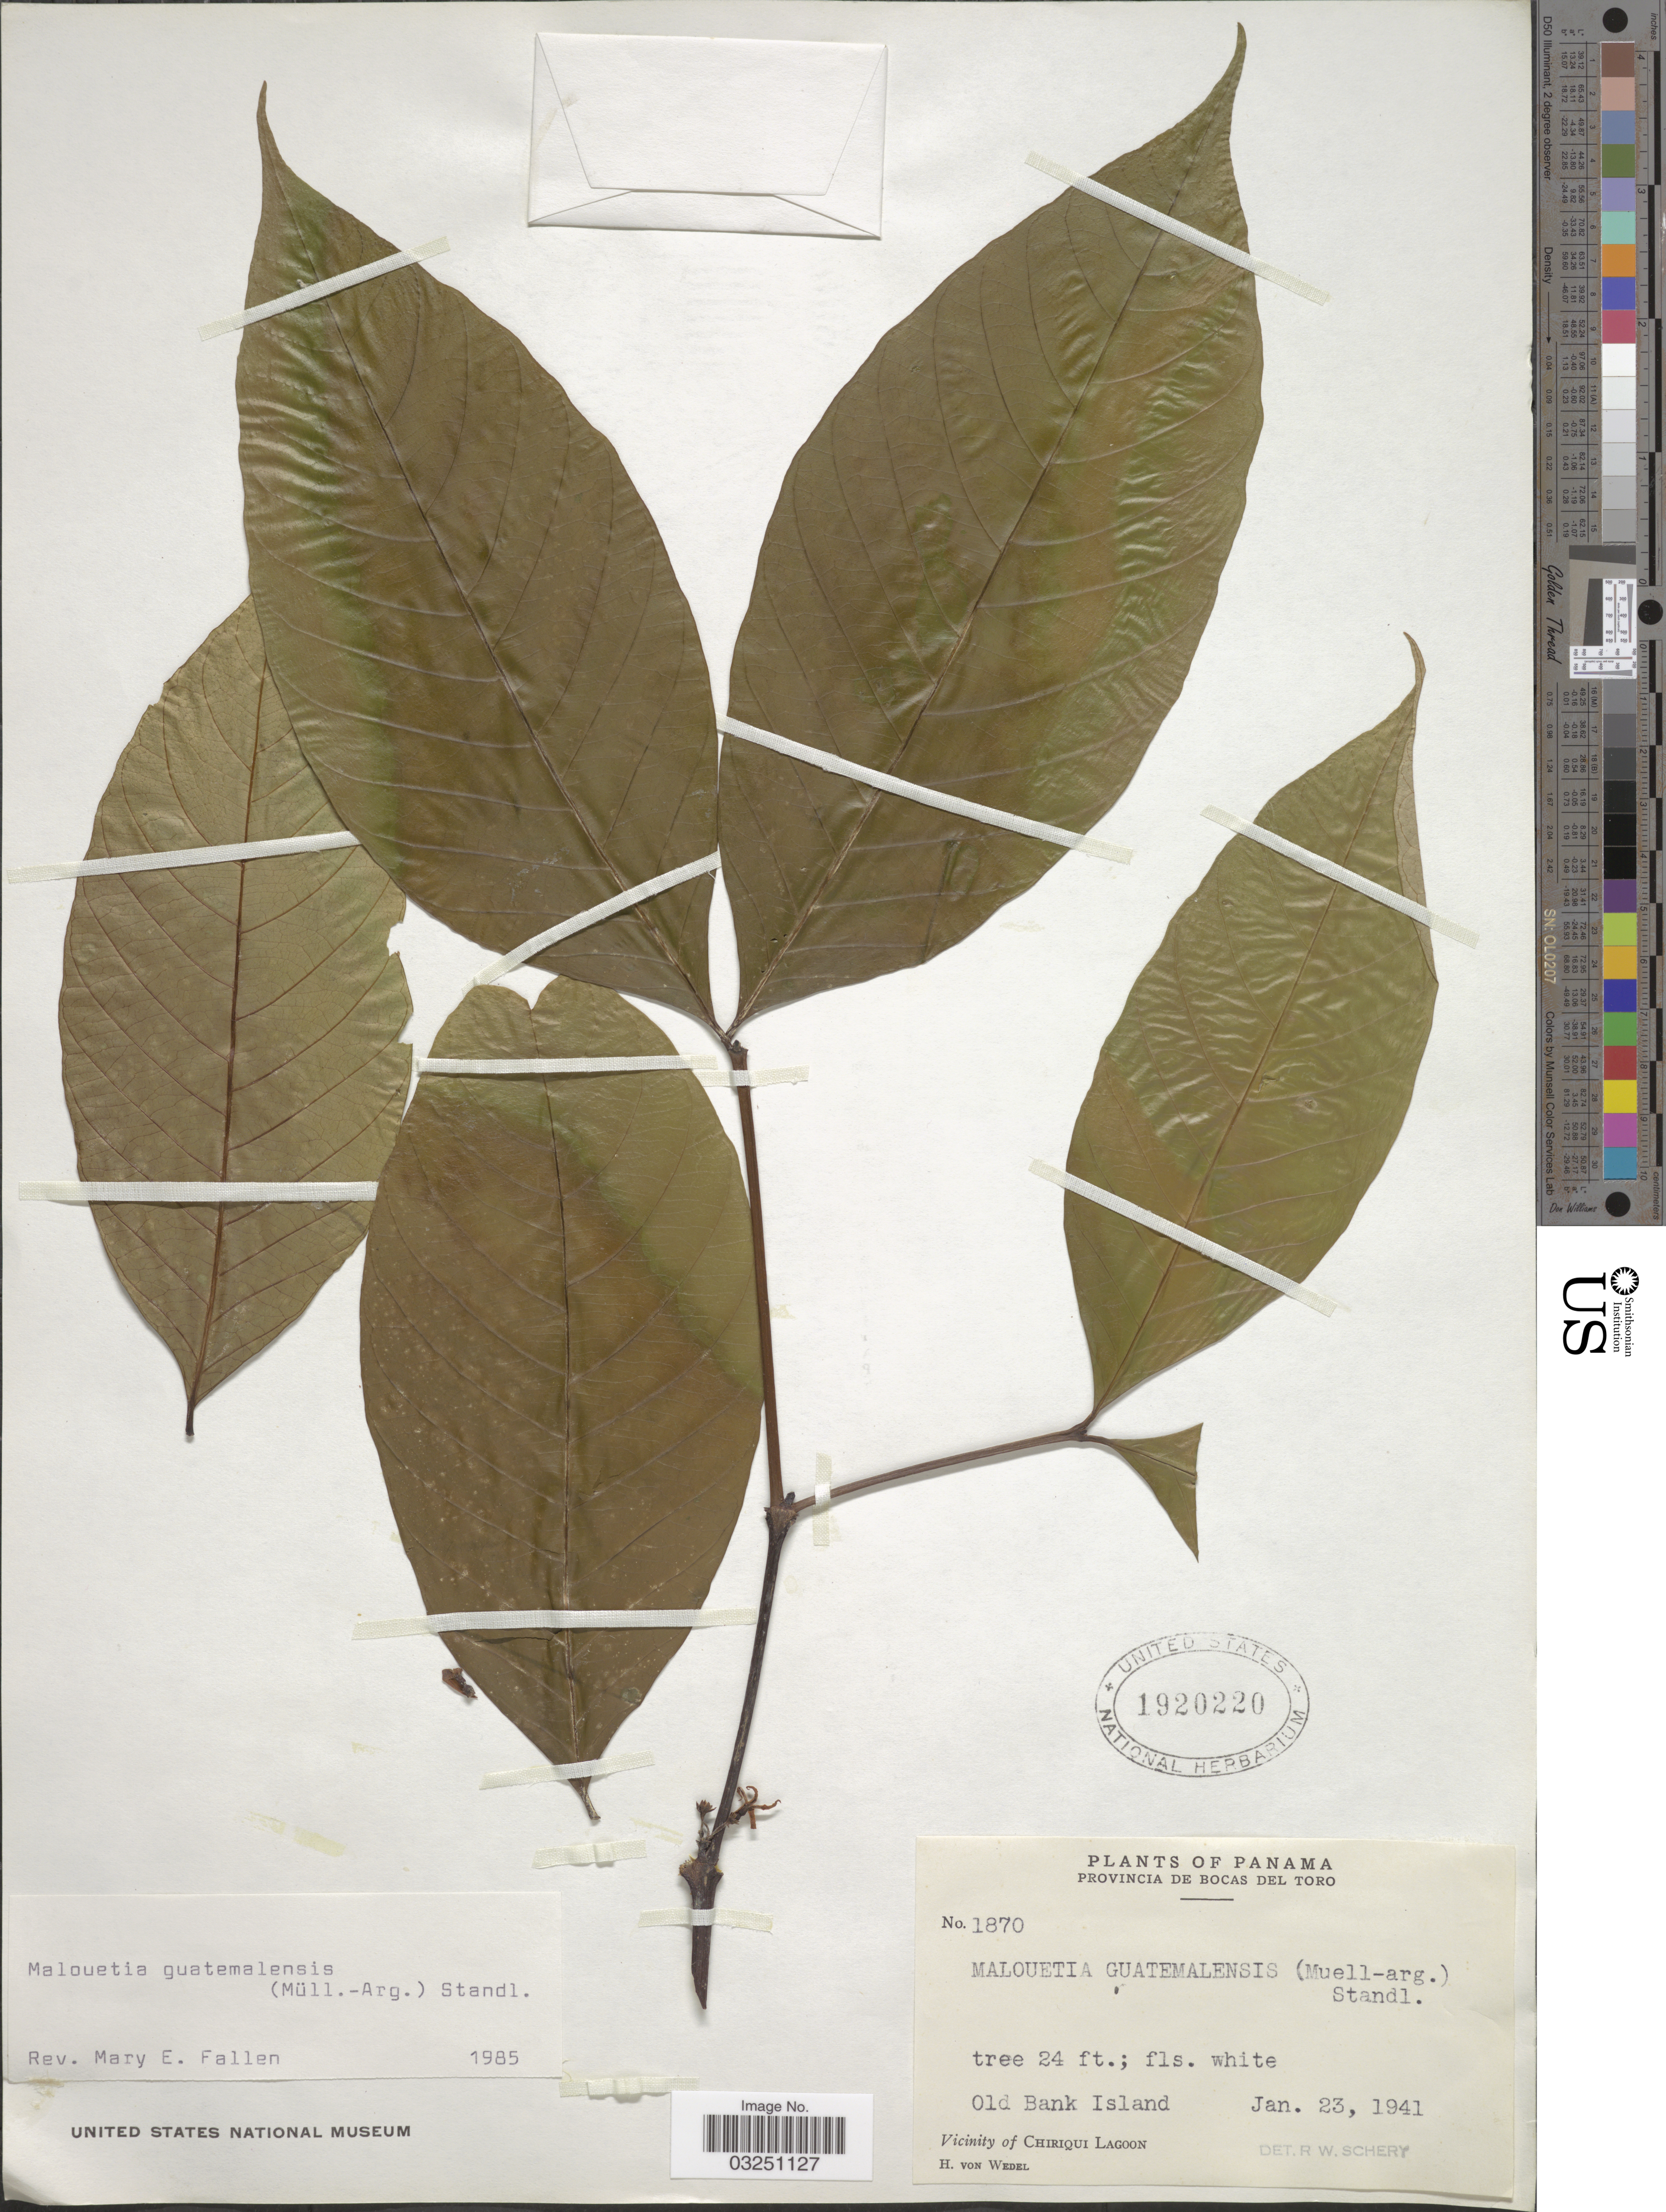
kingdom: Plantae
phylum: Tracheophyta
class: Magnoliopsida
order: Gentianales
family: Apocynaceae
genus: Malouetia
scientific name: Malouetia guatemalensis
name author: (Müll. Arg.) Standl.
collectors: H. von Wedel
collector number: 1870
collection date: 1941-01-23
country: Panama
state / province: Bocas del Toro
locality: Old Bank Island, Vicinity of Chiriqui Lagoon.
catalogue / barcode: US 1920220